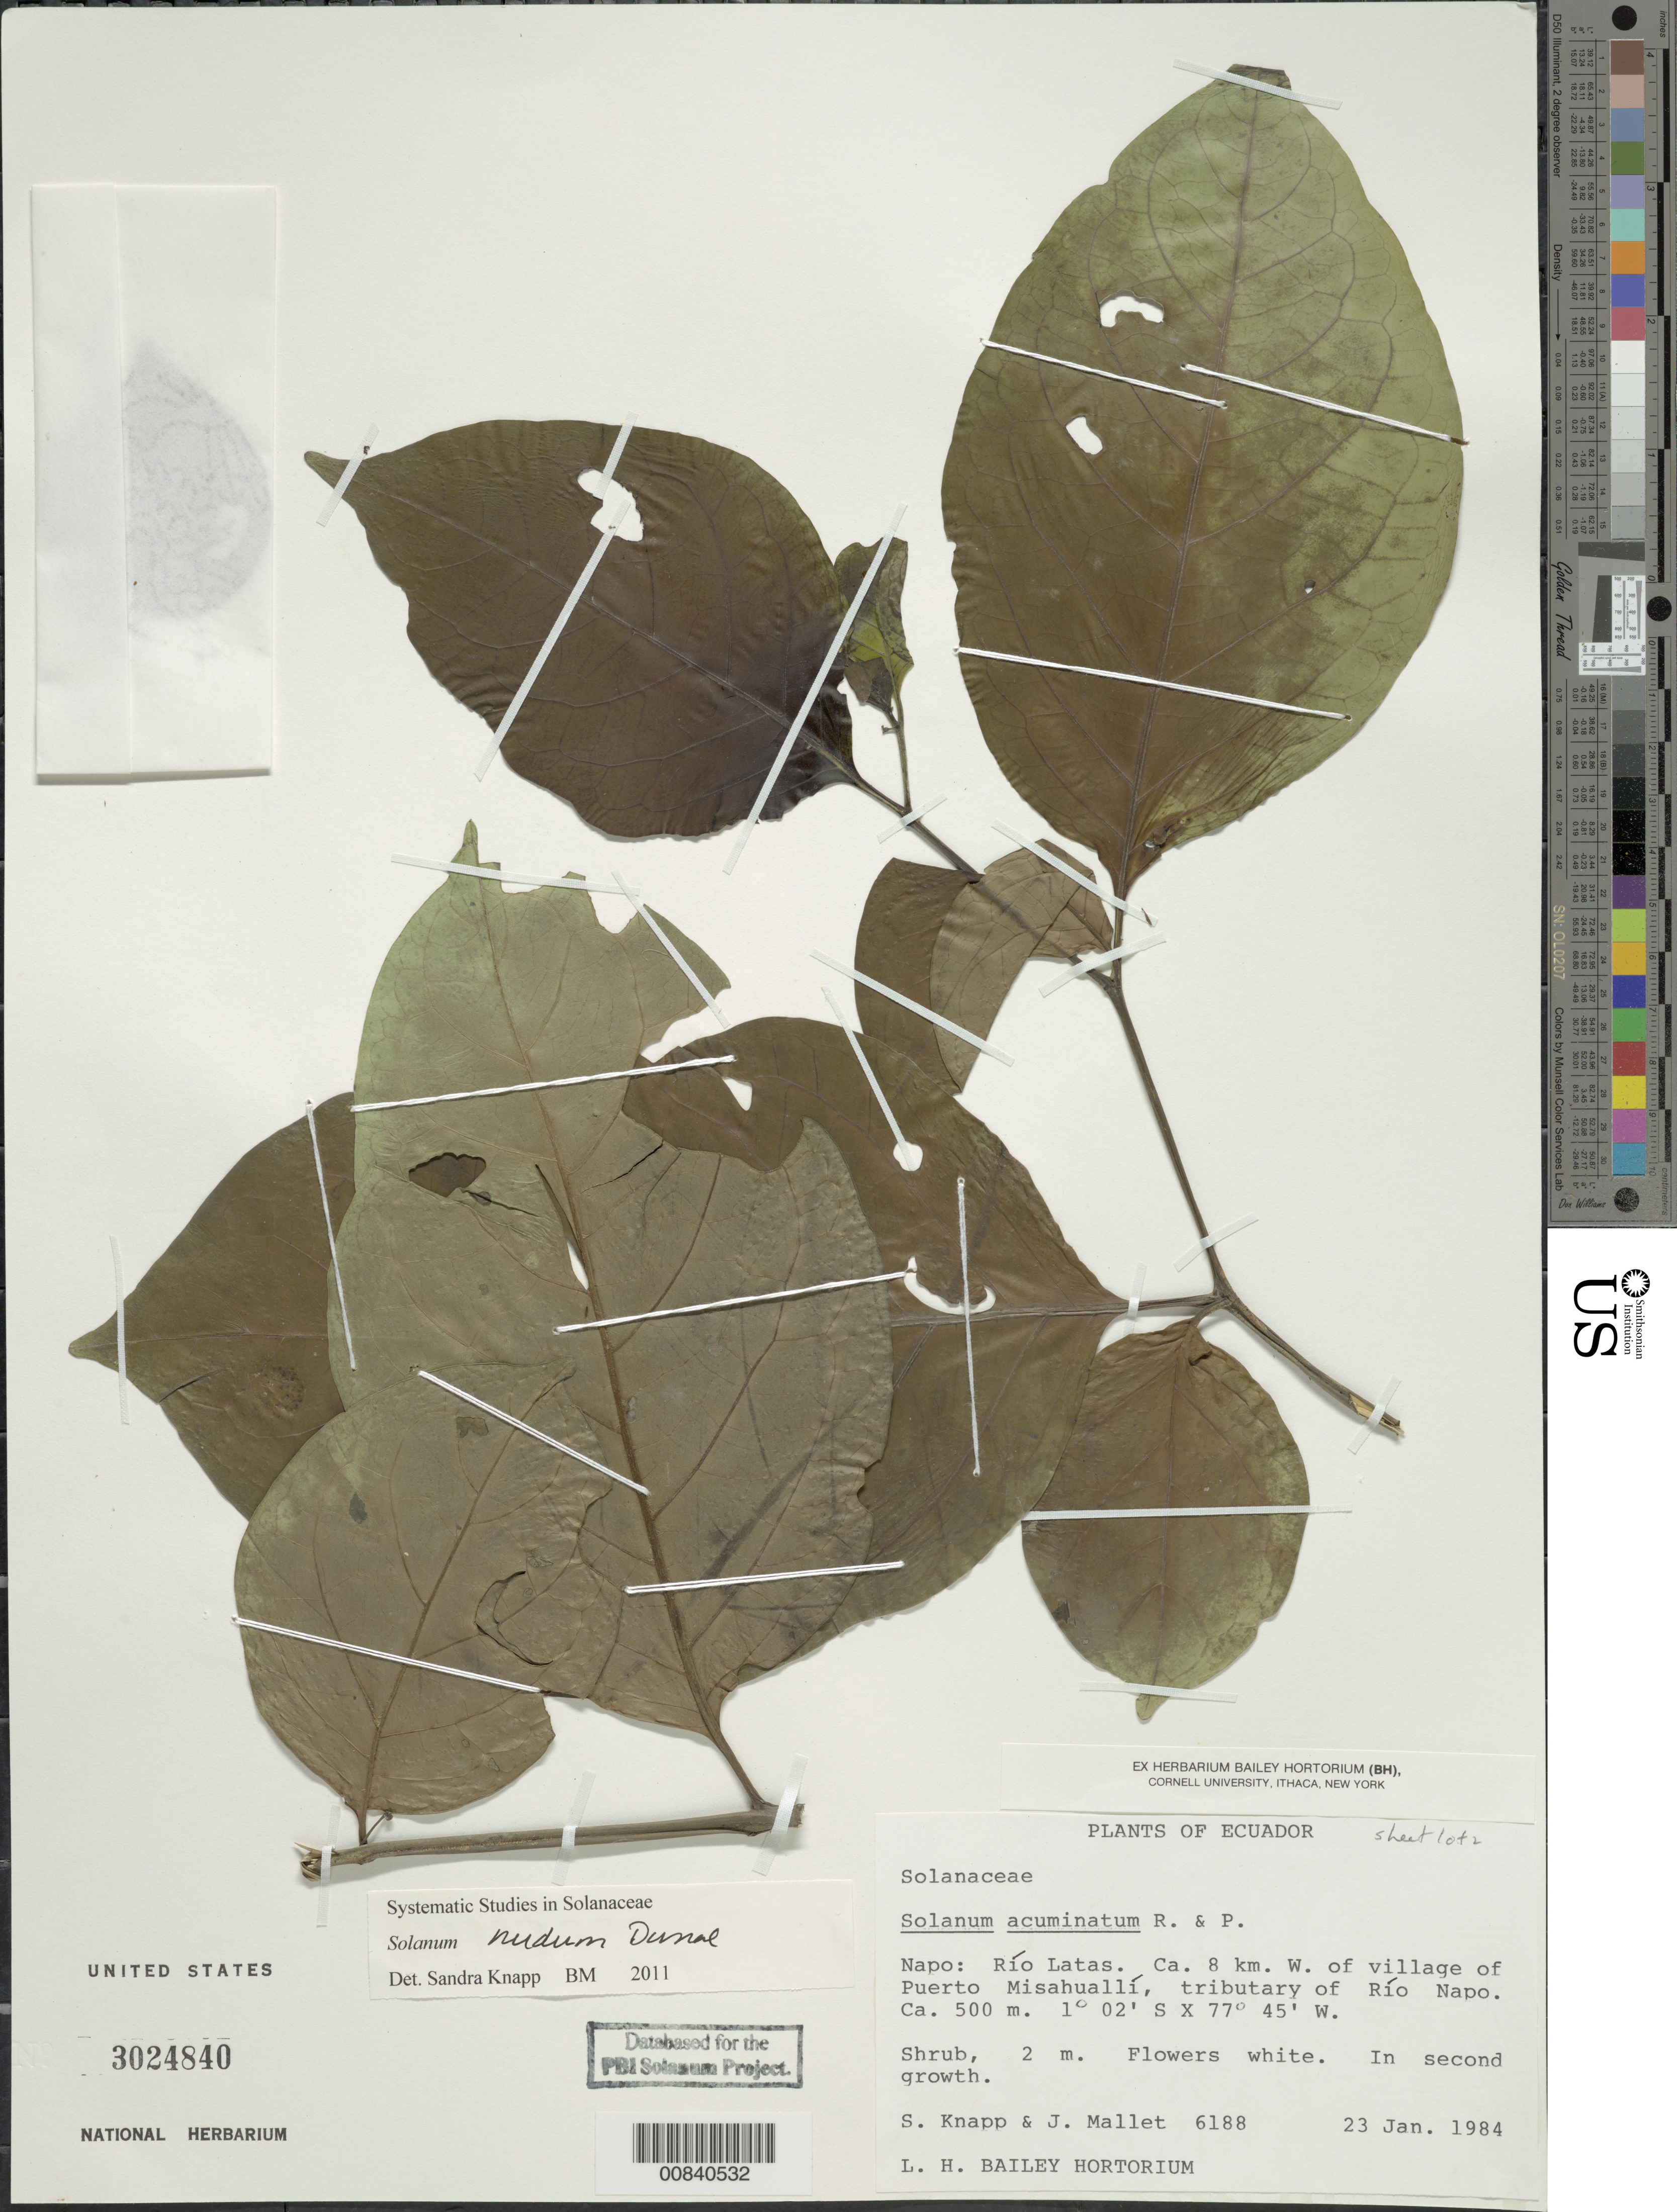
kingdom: Plantae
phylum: Tracheophyta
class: Magnoliopsida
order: Solanales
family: Solanaceae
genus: Solanum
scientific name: Solanum nudum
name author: Dunal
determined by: Knapp, S. D.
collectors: S. Knapp & J. Mallet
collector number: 6188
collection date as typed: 23 Jan 1984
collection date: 1984-01-23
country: Ecuador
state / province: Napo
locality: Río Latas. Ca. 8 km. W. of village of Puerto Misahuallí., tributary of Río Napo.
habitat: In second growth.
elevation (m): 500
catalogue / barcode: US 3024840